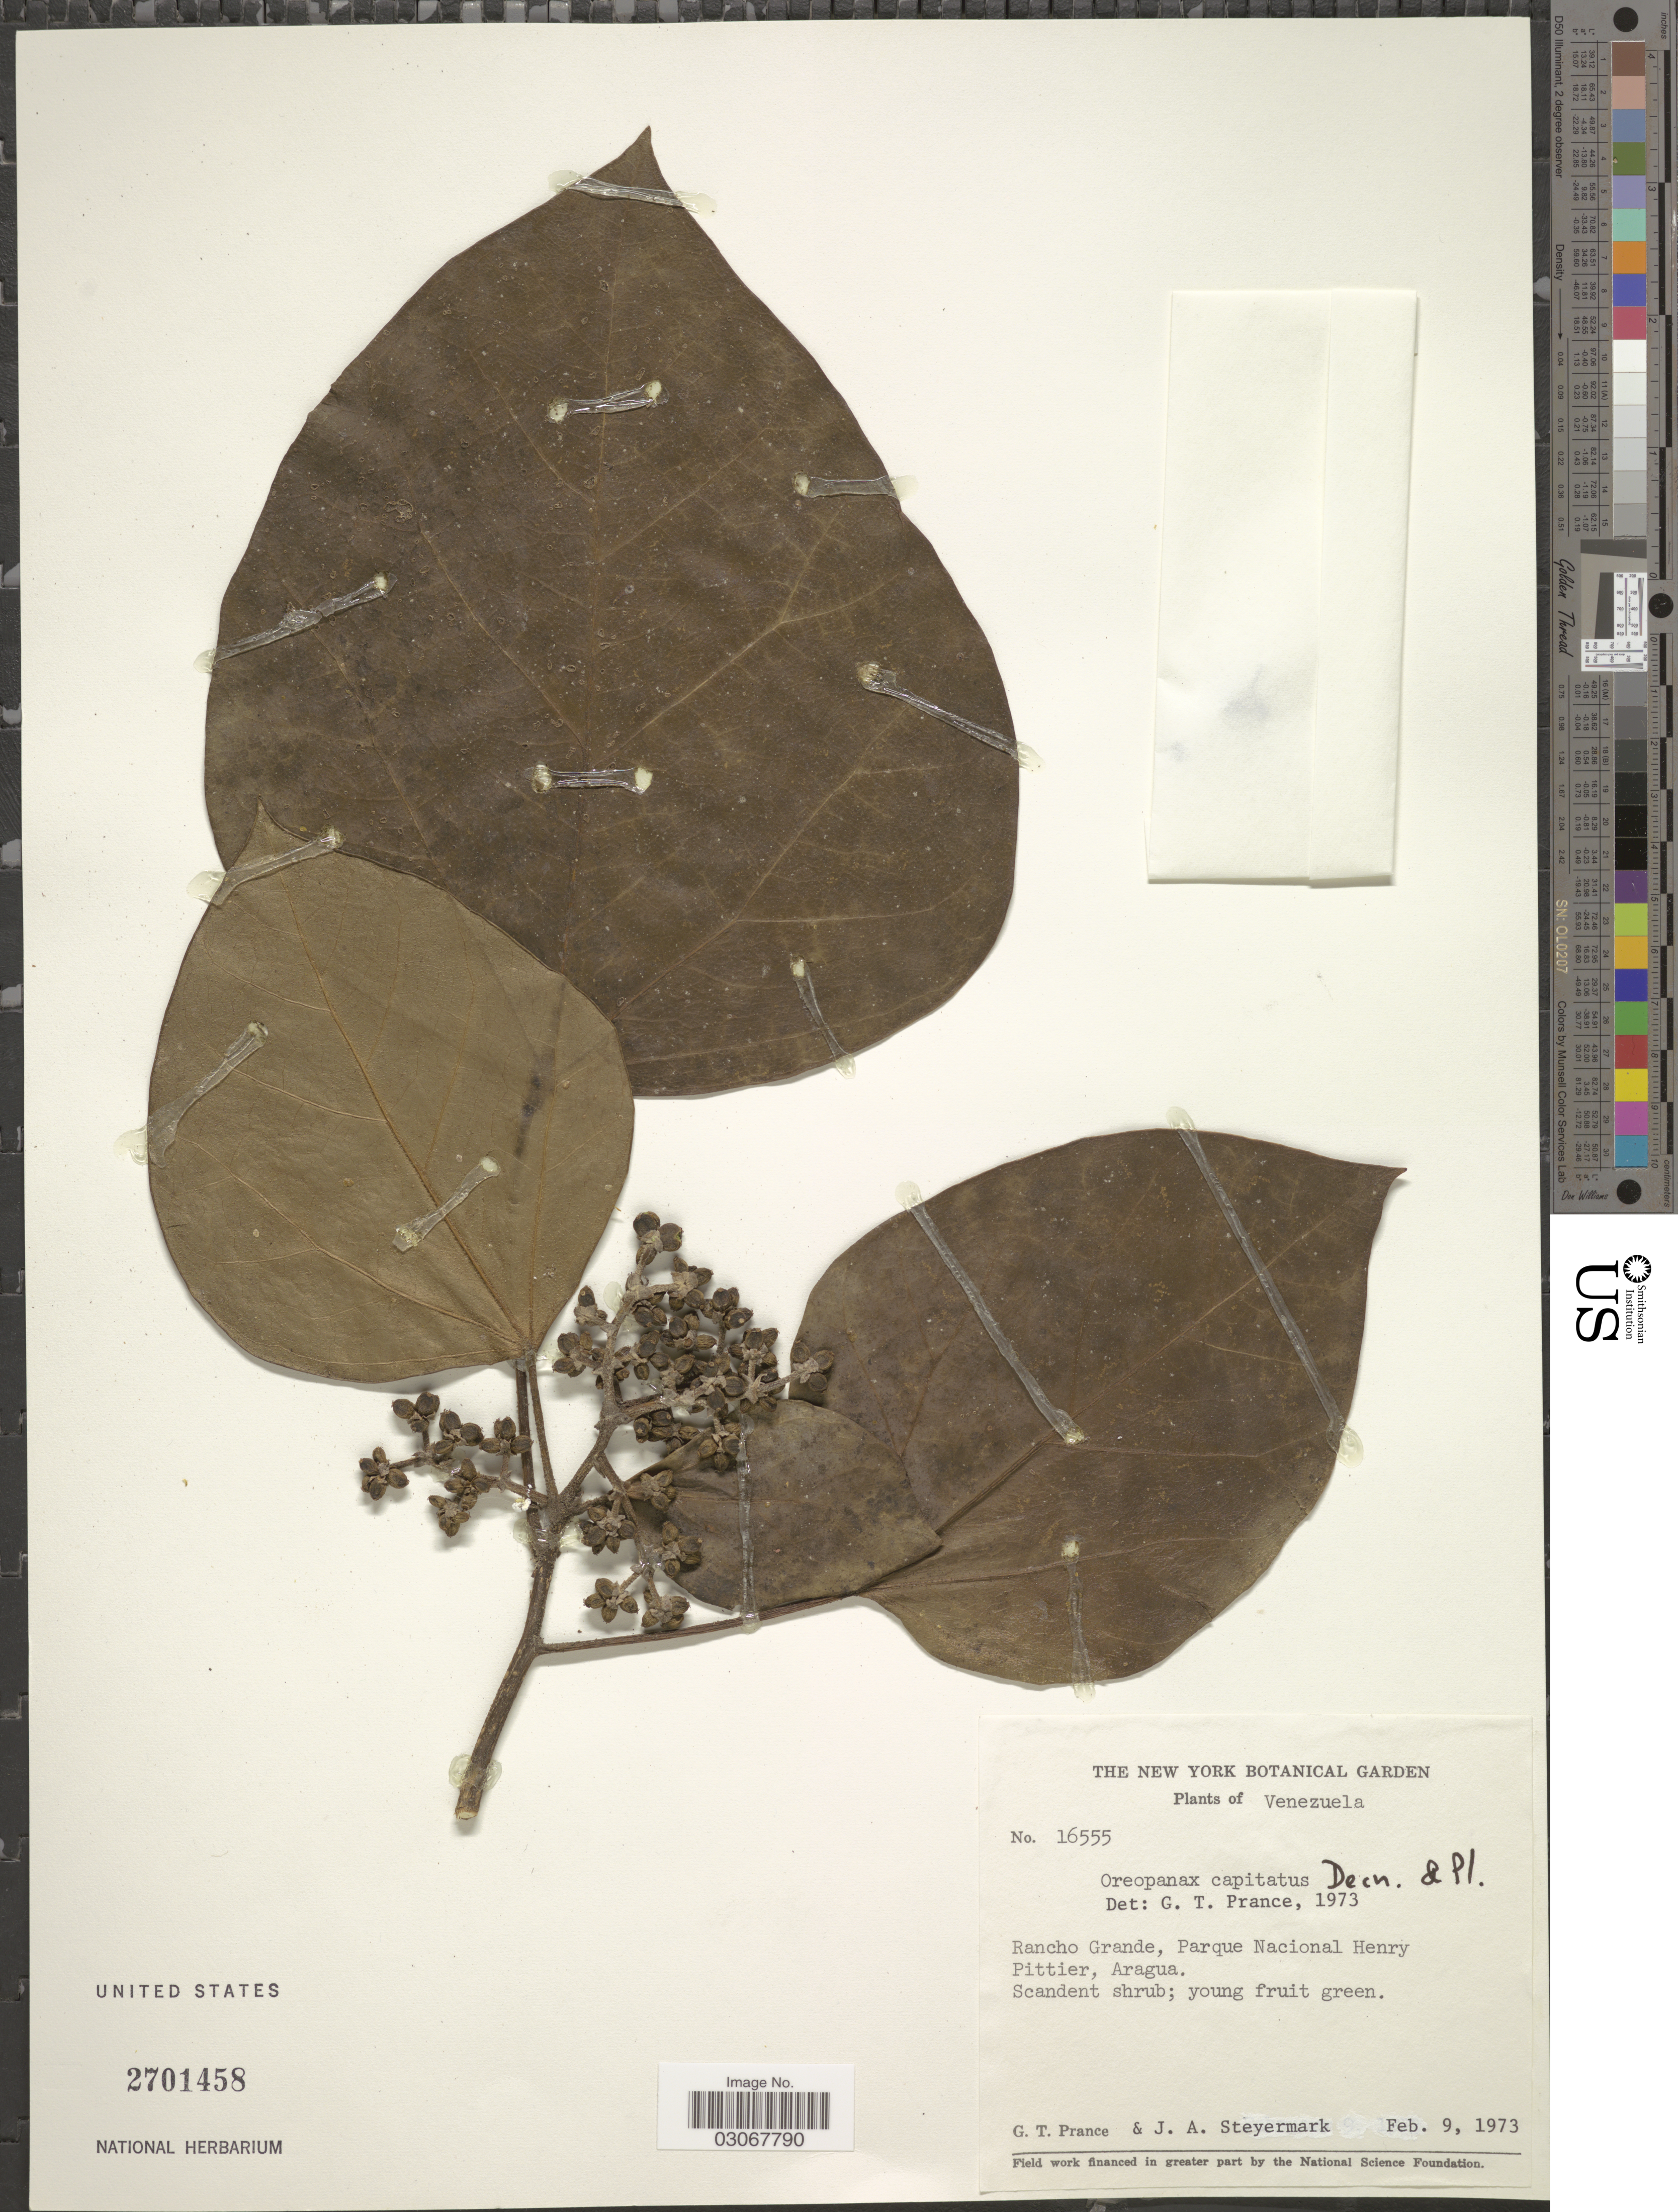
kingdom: Plantae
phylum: Tracheophyta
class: Magnoliopsida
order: Apiales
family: Araliaceae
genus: Oreopanax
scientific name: Oreopanax capitatus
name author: (Jacq.) Decne. & Planch.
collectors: G. T. Prance & J. Steyermark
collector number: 16555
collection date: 1973-02-09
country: Venezuela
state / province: Aragua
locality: Rancho Grande, Parque Nacional Henry Pittier.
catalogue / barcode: US 2701458